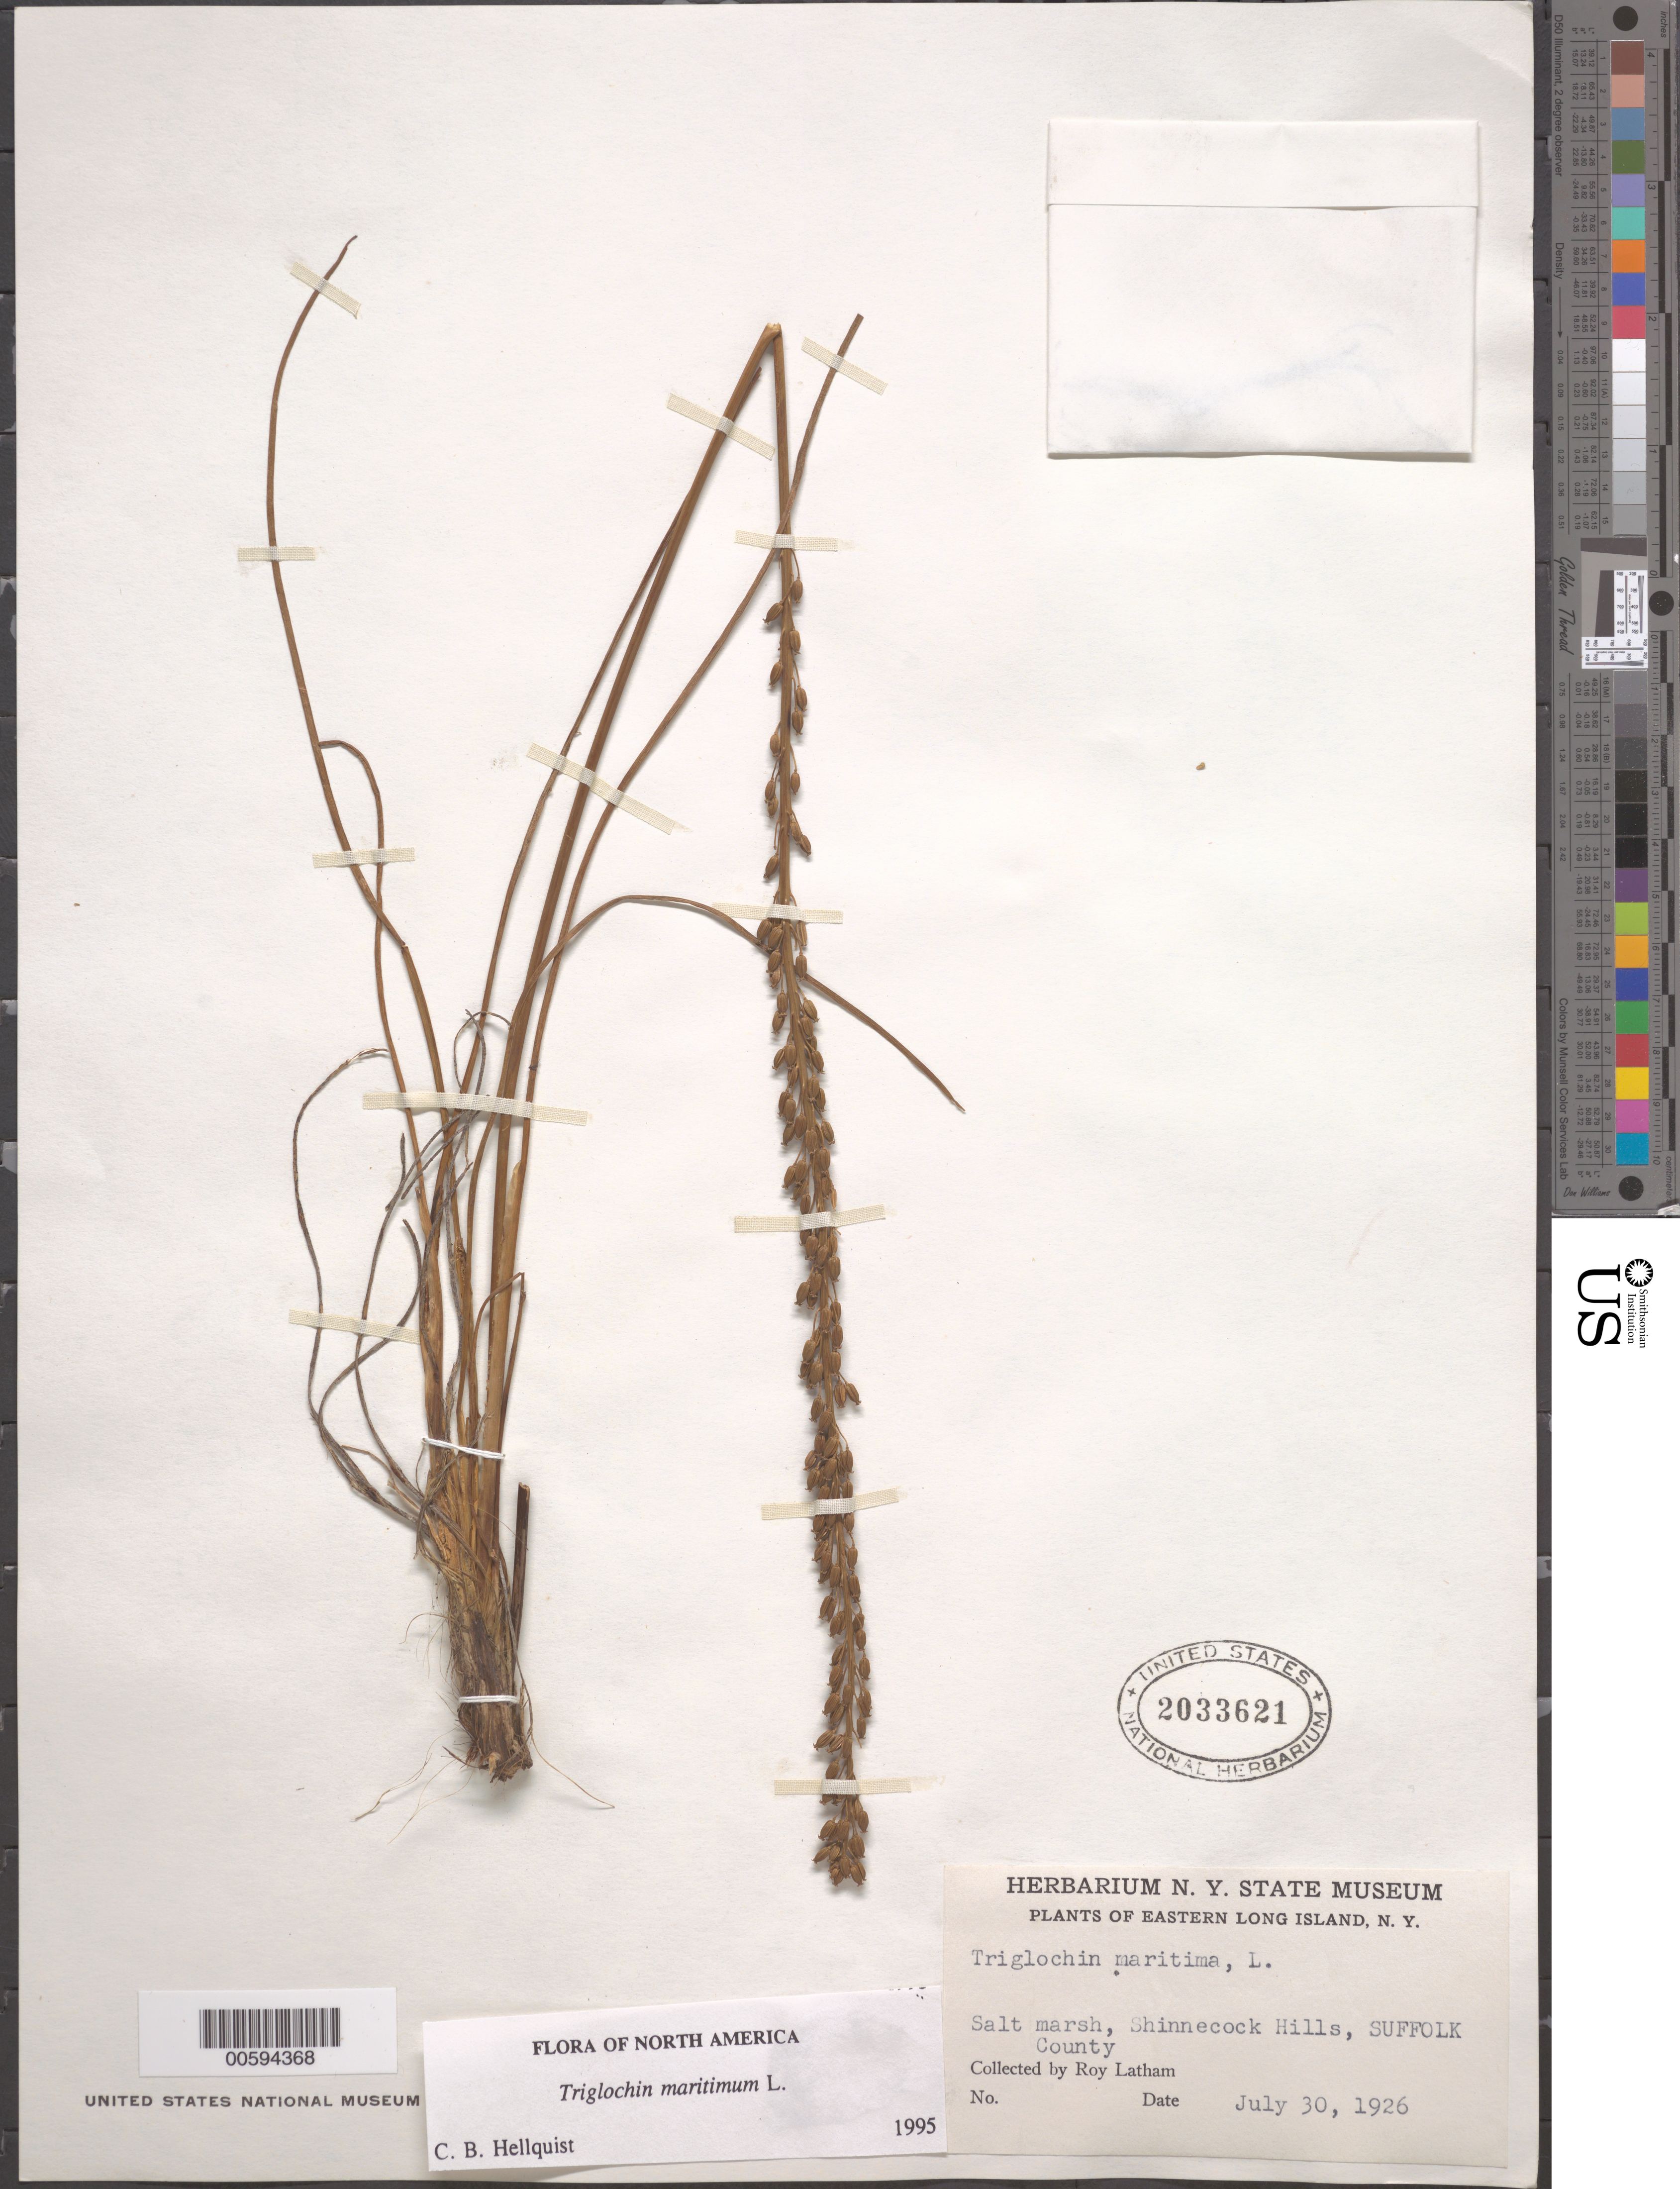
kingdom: Plantae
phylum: Tracheophyta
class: Liliopsida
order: Alismatales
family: Juncaginaceae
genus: Triglochin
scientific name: Triglochin maritima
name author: L.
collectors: R. Latham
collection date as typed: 30 Jul 1926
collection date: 1926-07-30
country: United States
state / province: New York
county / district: Suffolk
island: Long Island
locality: Shinnecock Hills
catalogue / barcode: US 2033621